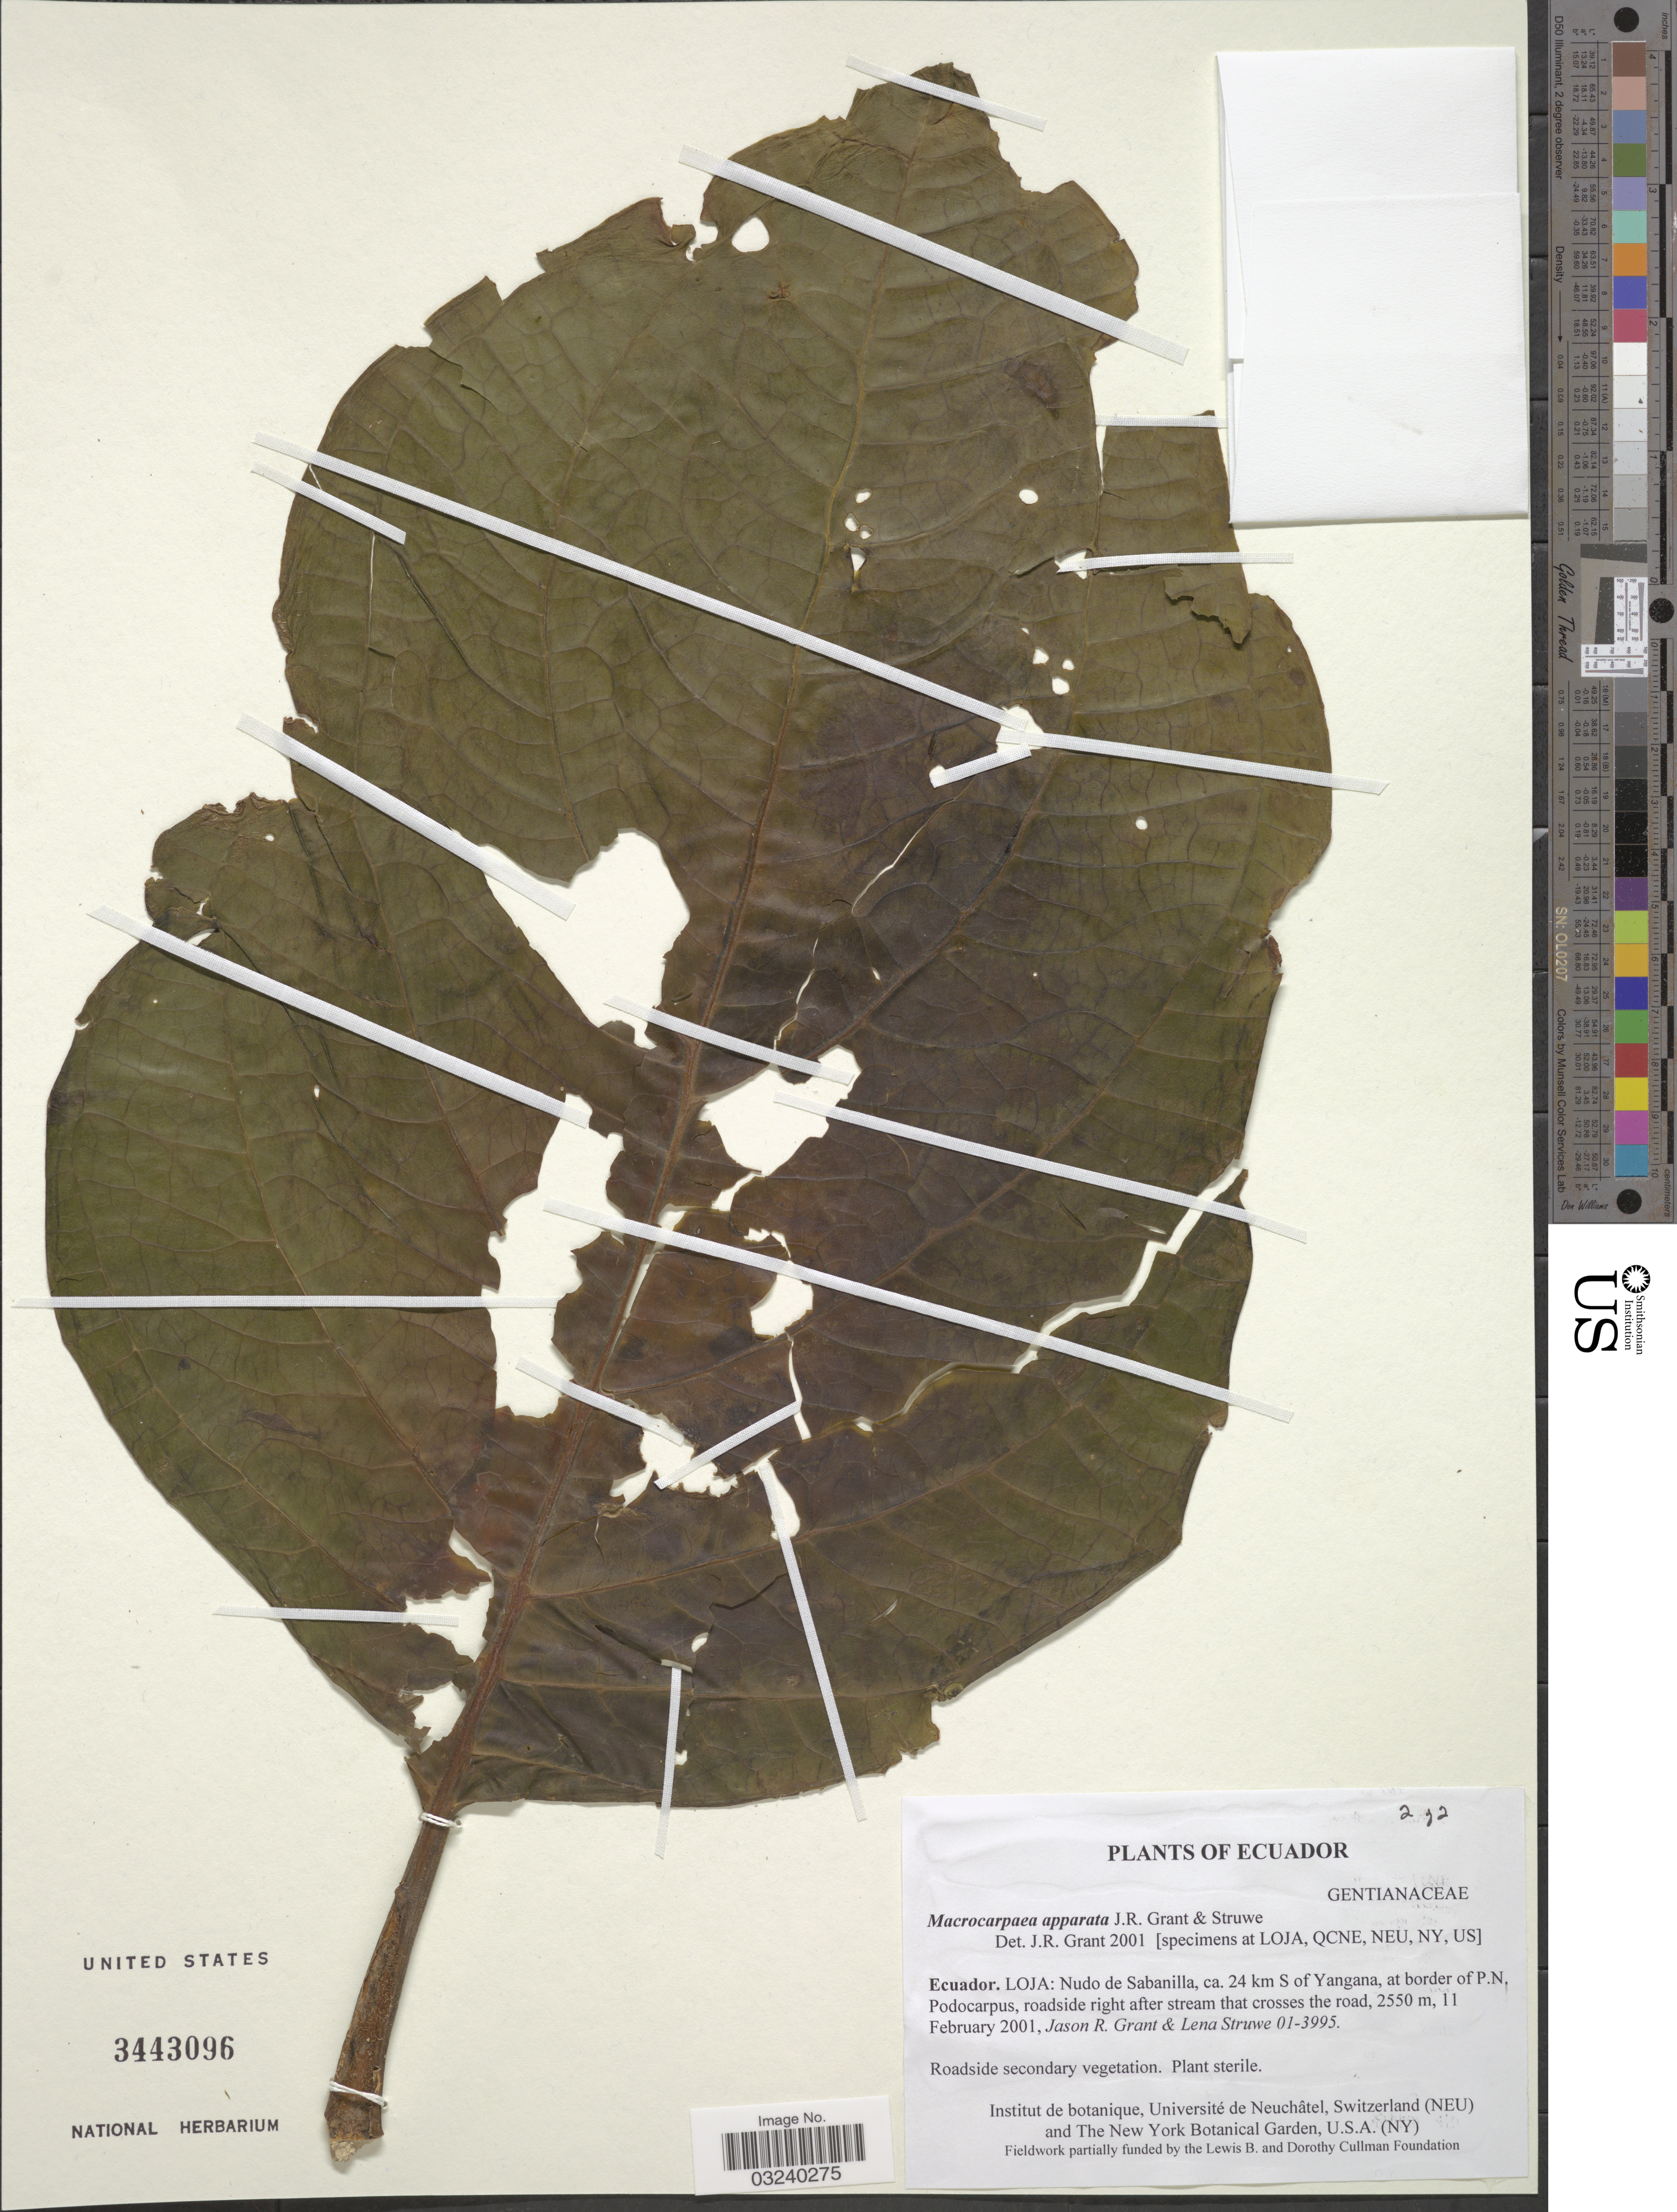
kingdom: Plantae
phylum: Tracheophyta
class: Magnoliopsida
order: Gentianales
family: Gentianaceae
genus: Macrocarpaea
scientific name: Macrocarpaea apparata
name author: J.R. Grant & Struwe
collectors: J. R. Grant & L. Struwe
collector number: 01-3995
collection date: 2001-02-11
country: Ecuador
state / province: Loja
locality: Nudo de Sabanilla, ca. 24 km S of Yangana, at border of P.N. Podocarpus, roadside right after stream that crosses the road.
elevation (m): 2550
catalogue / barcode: US 3443096